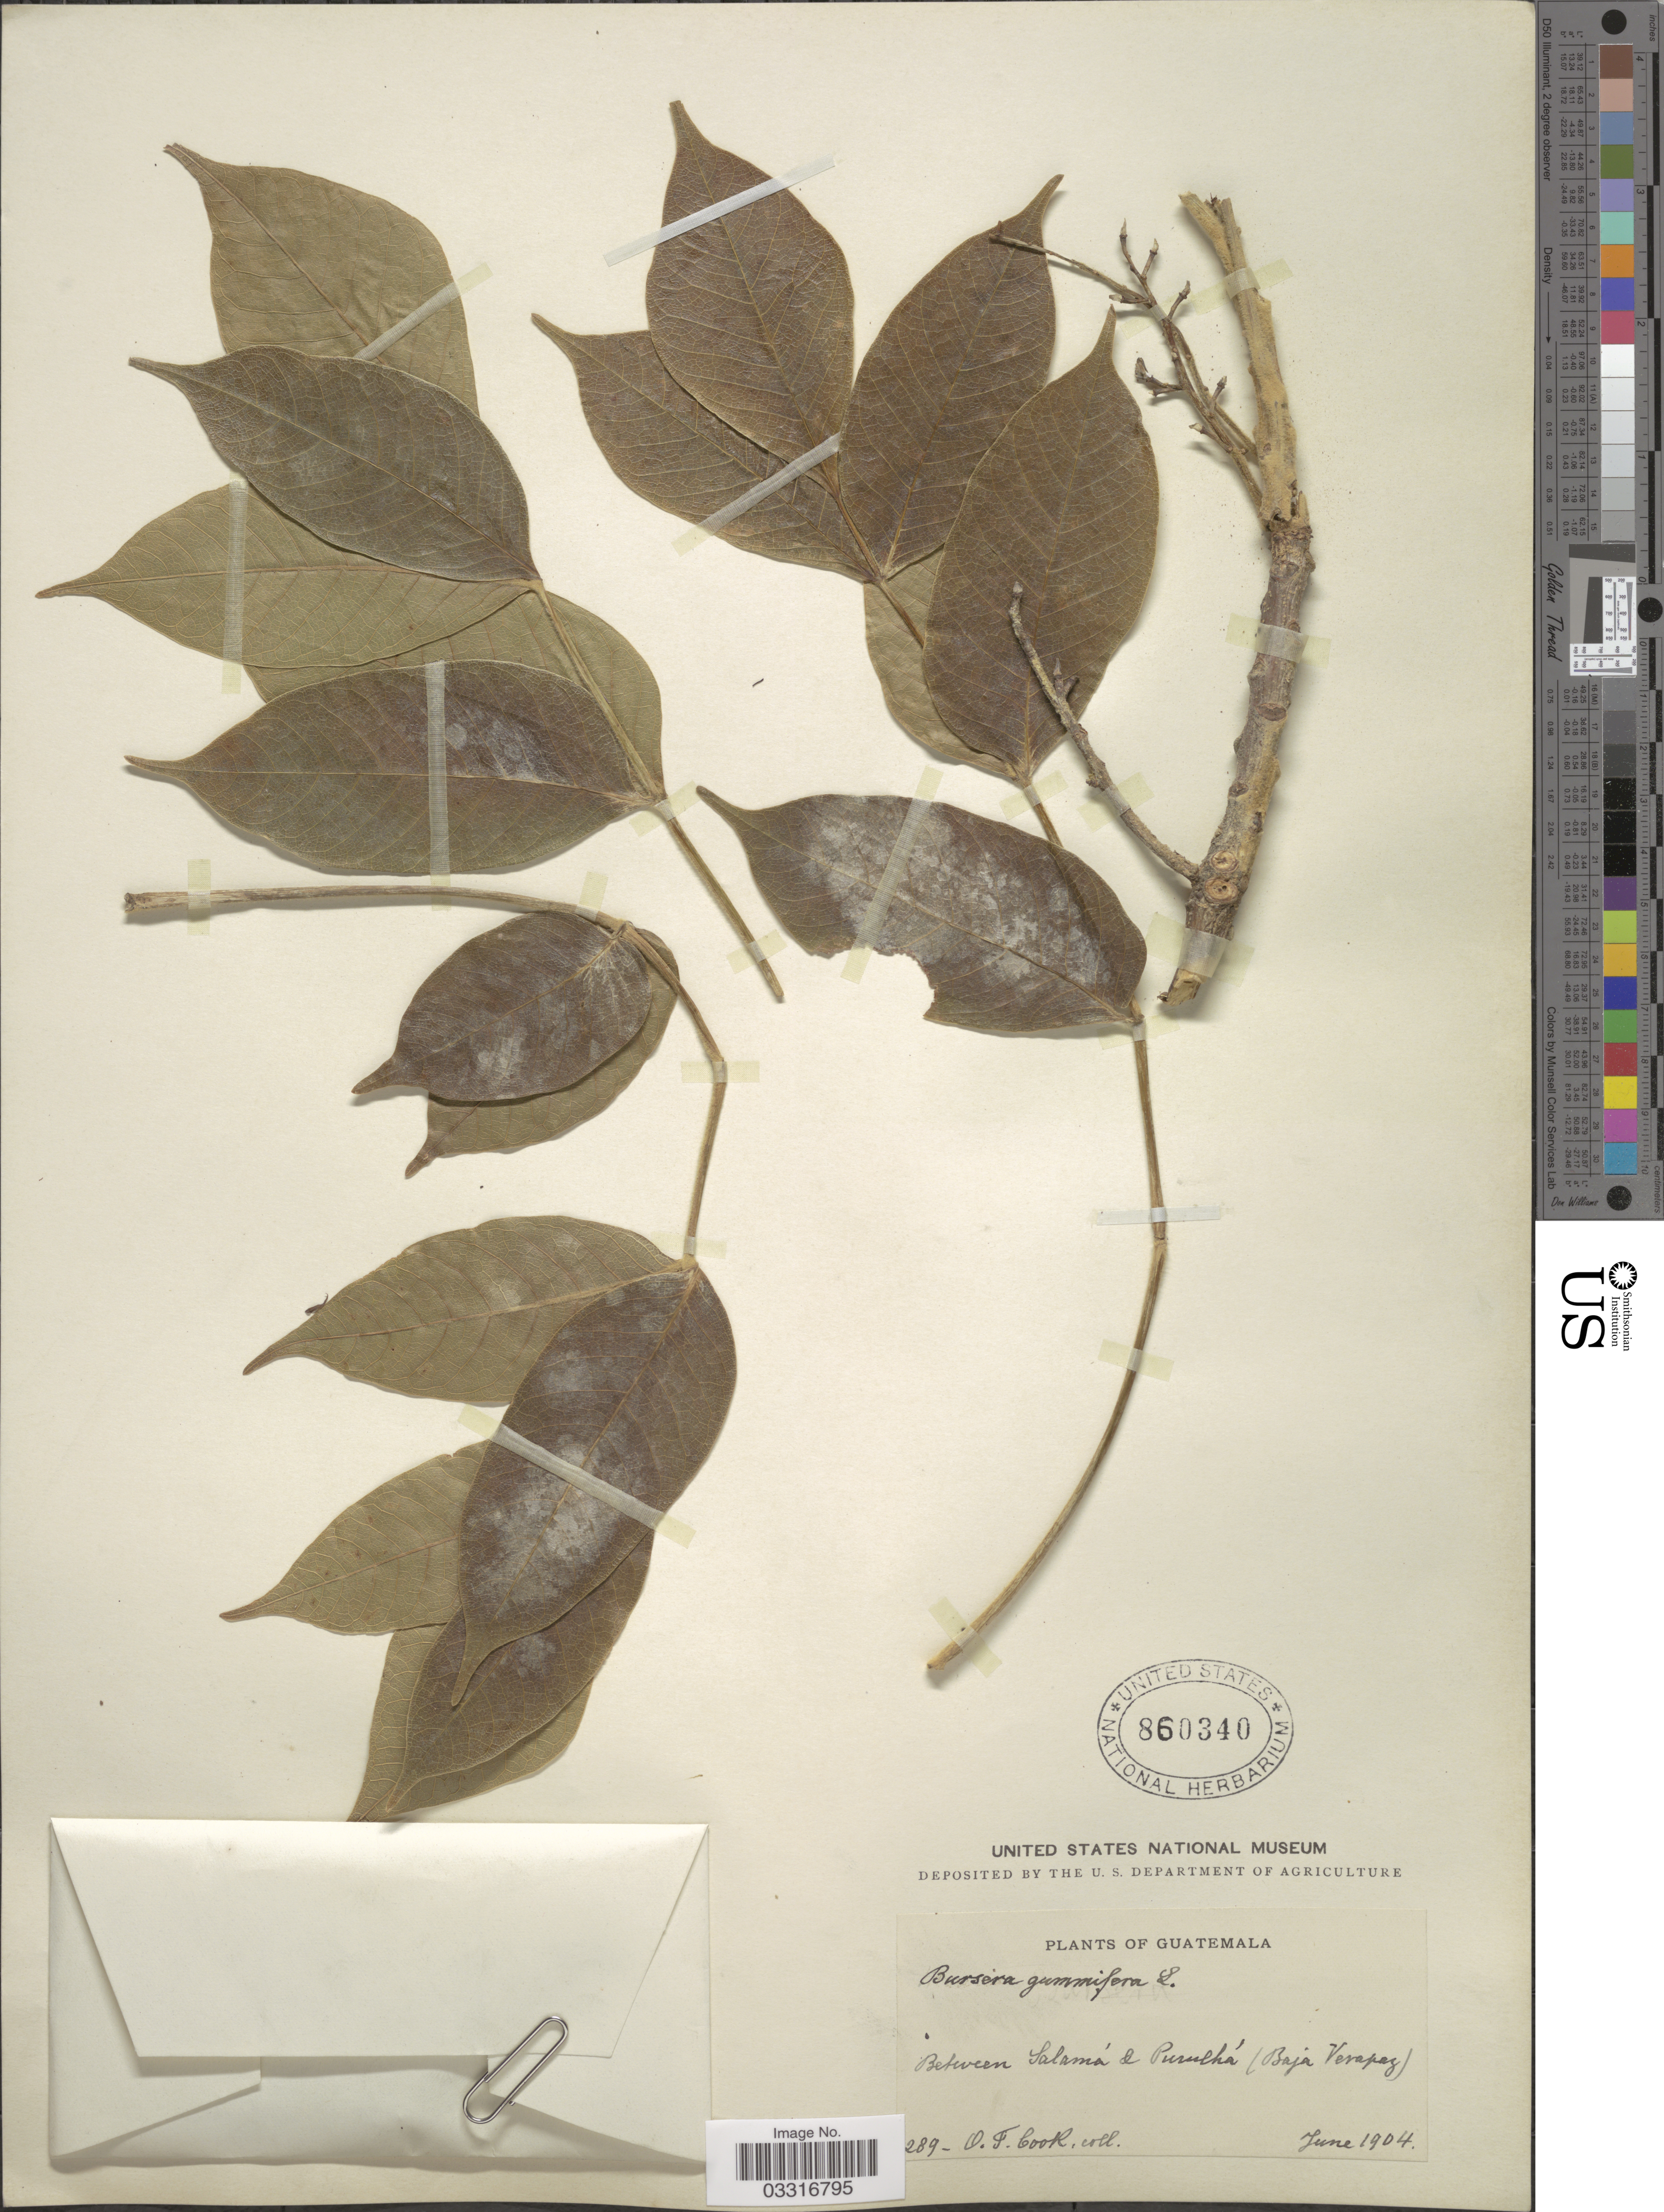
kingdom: Plantae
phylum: Tracheophyta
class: Magnoliopsida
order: Sapindales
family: Burseraceae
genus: Bursera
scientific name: Bursera simaruba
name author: (L.) Sarg.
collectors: O. F. Cook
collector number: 289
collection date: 1904-06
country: Guatemala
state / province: Baja Verapaz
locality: Between Salamá & Purulhá.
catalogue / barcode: US 860340